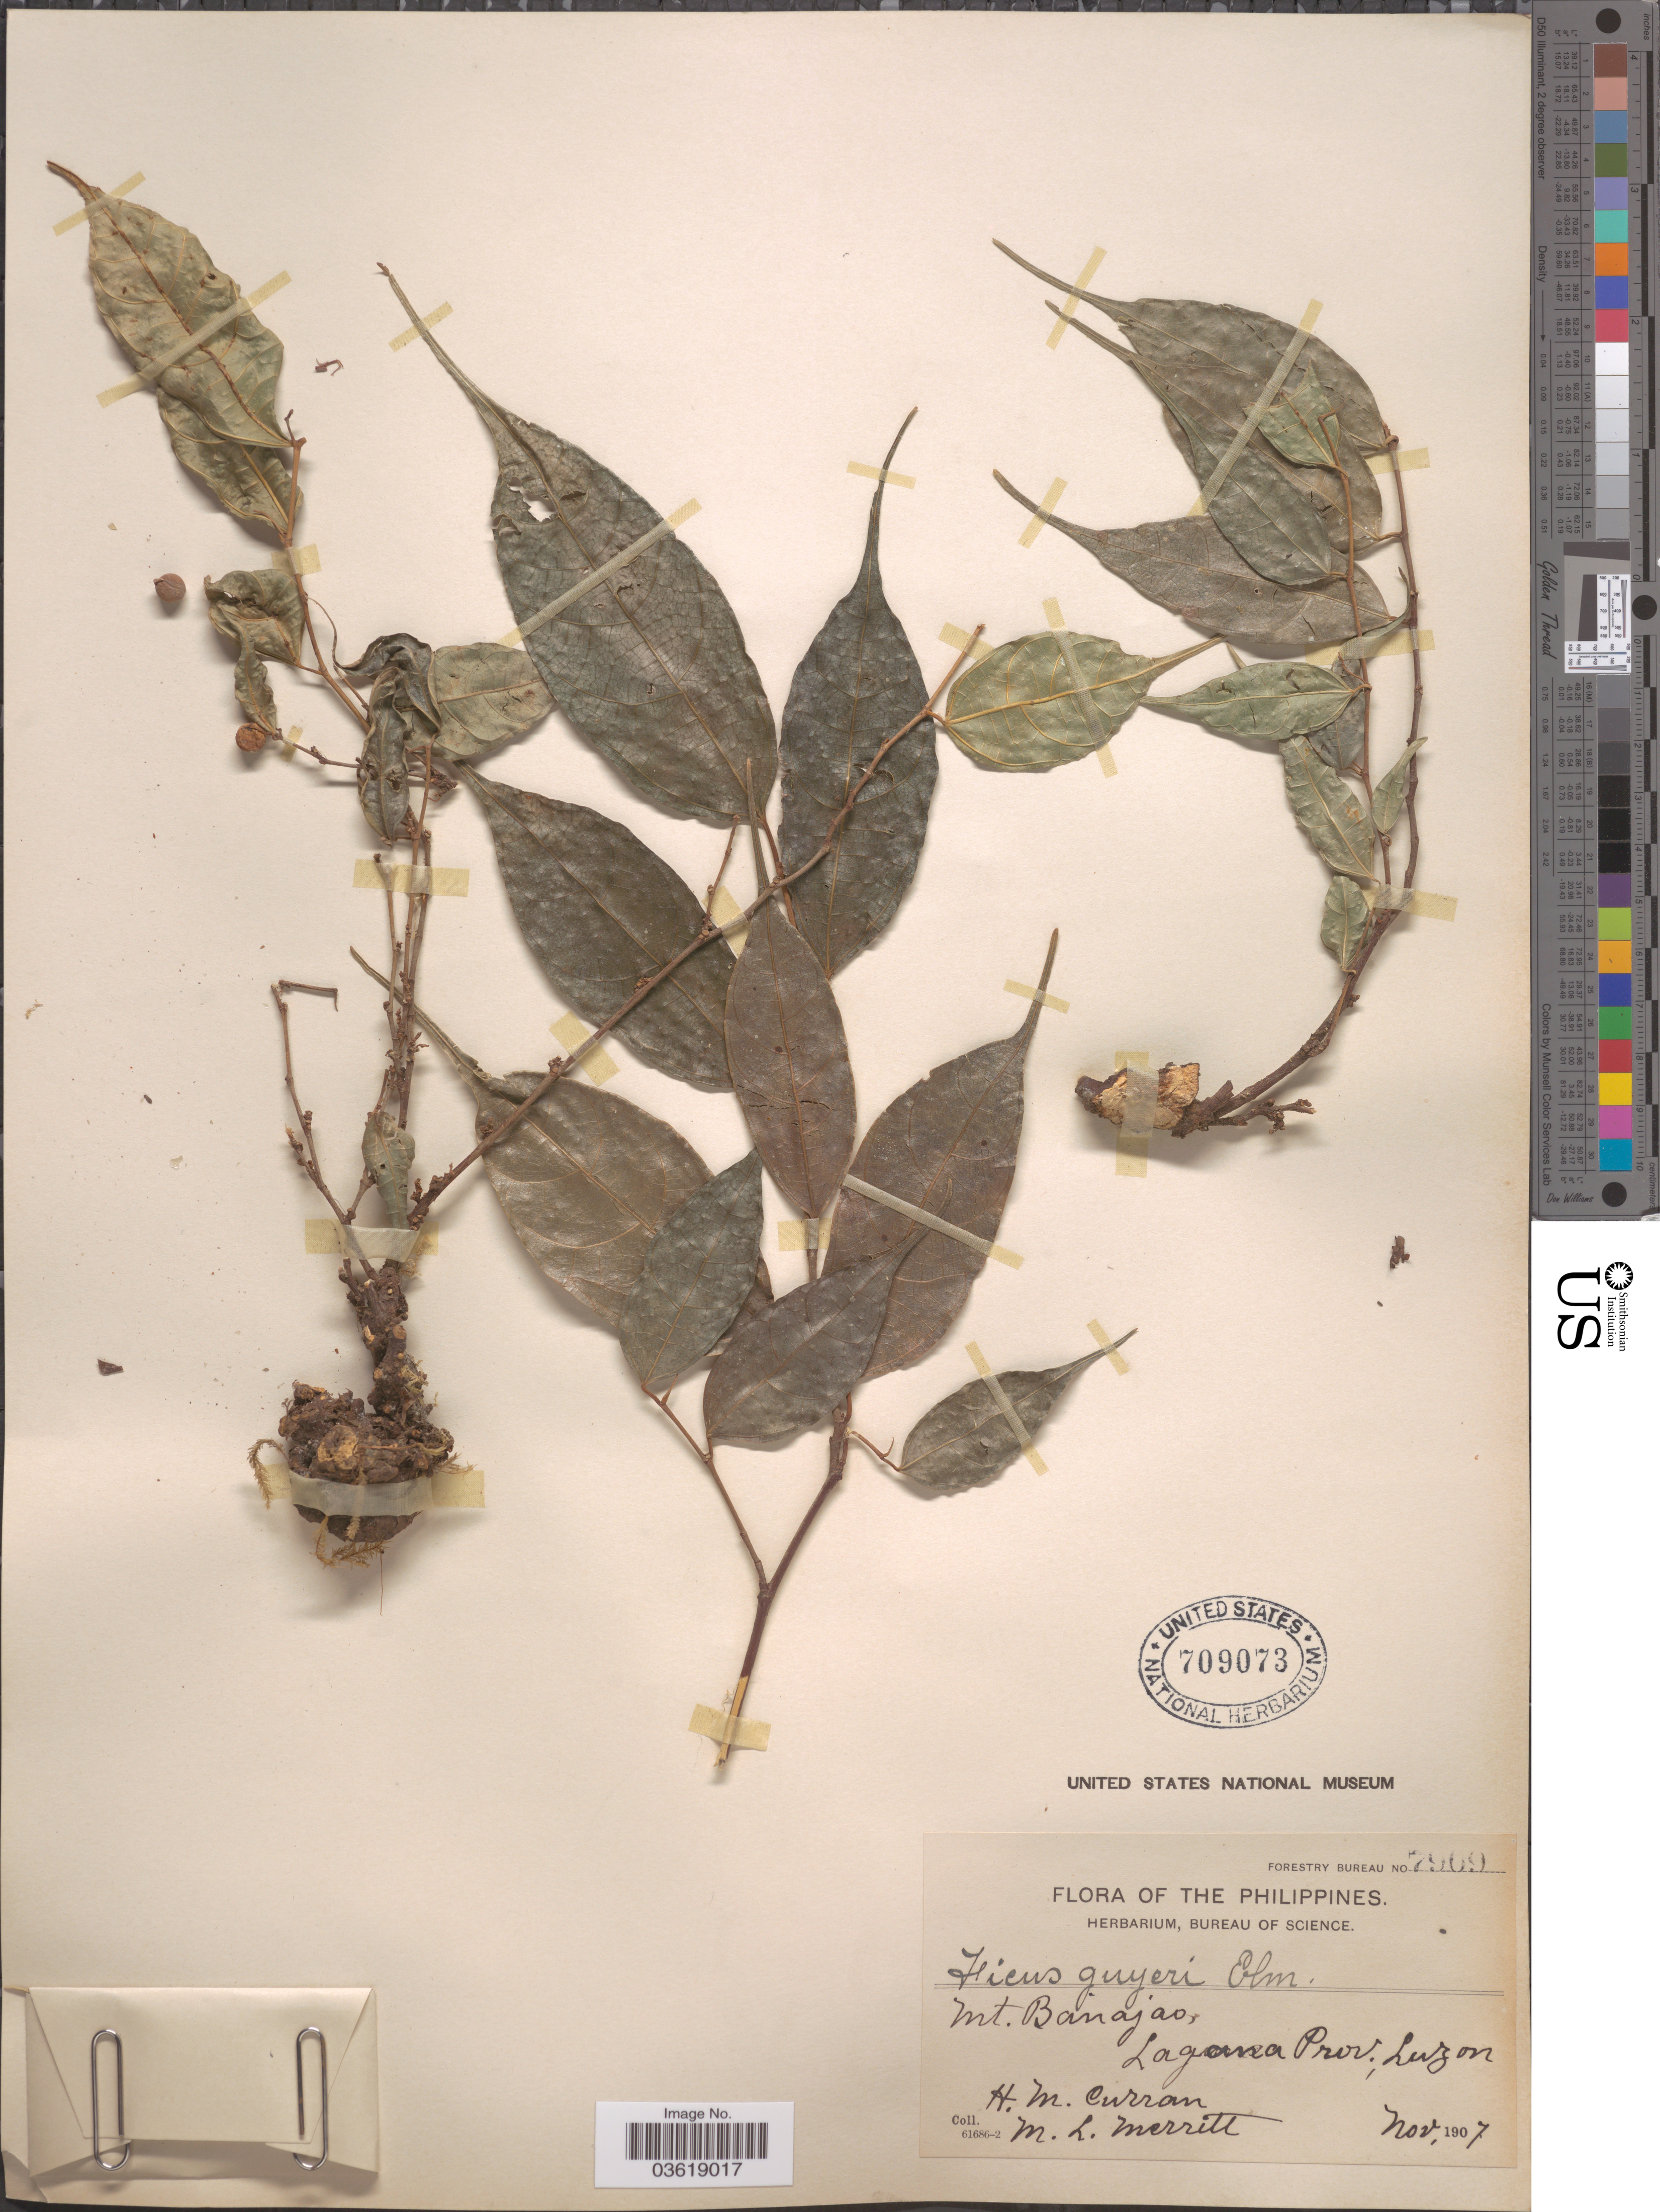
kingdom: Plantae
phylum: Tracheophyta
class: Magnoliopsida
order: Rosales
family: Moraceae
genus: Ficus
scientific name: Ficus guyeri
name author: Elmer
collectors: H. M. Curran & M. L. Merritt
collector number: Forestry Bureau 7909*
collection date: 1907-11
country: Philippines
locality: Mt. Banajao, Laguna Prov., Luzon.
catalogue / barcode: US 709073